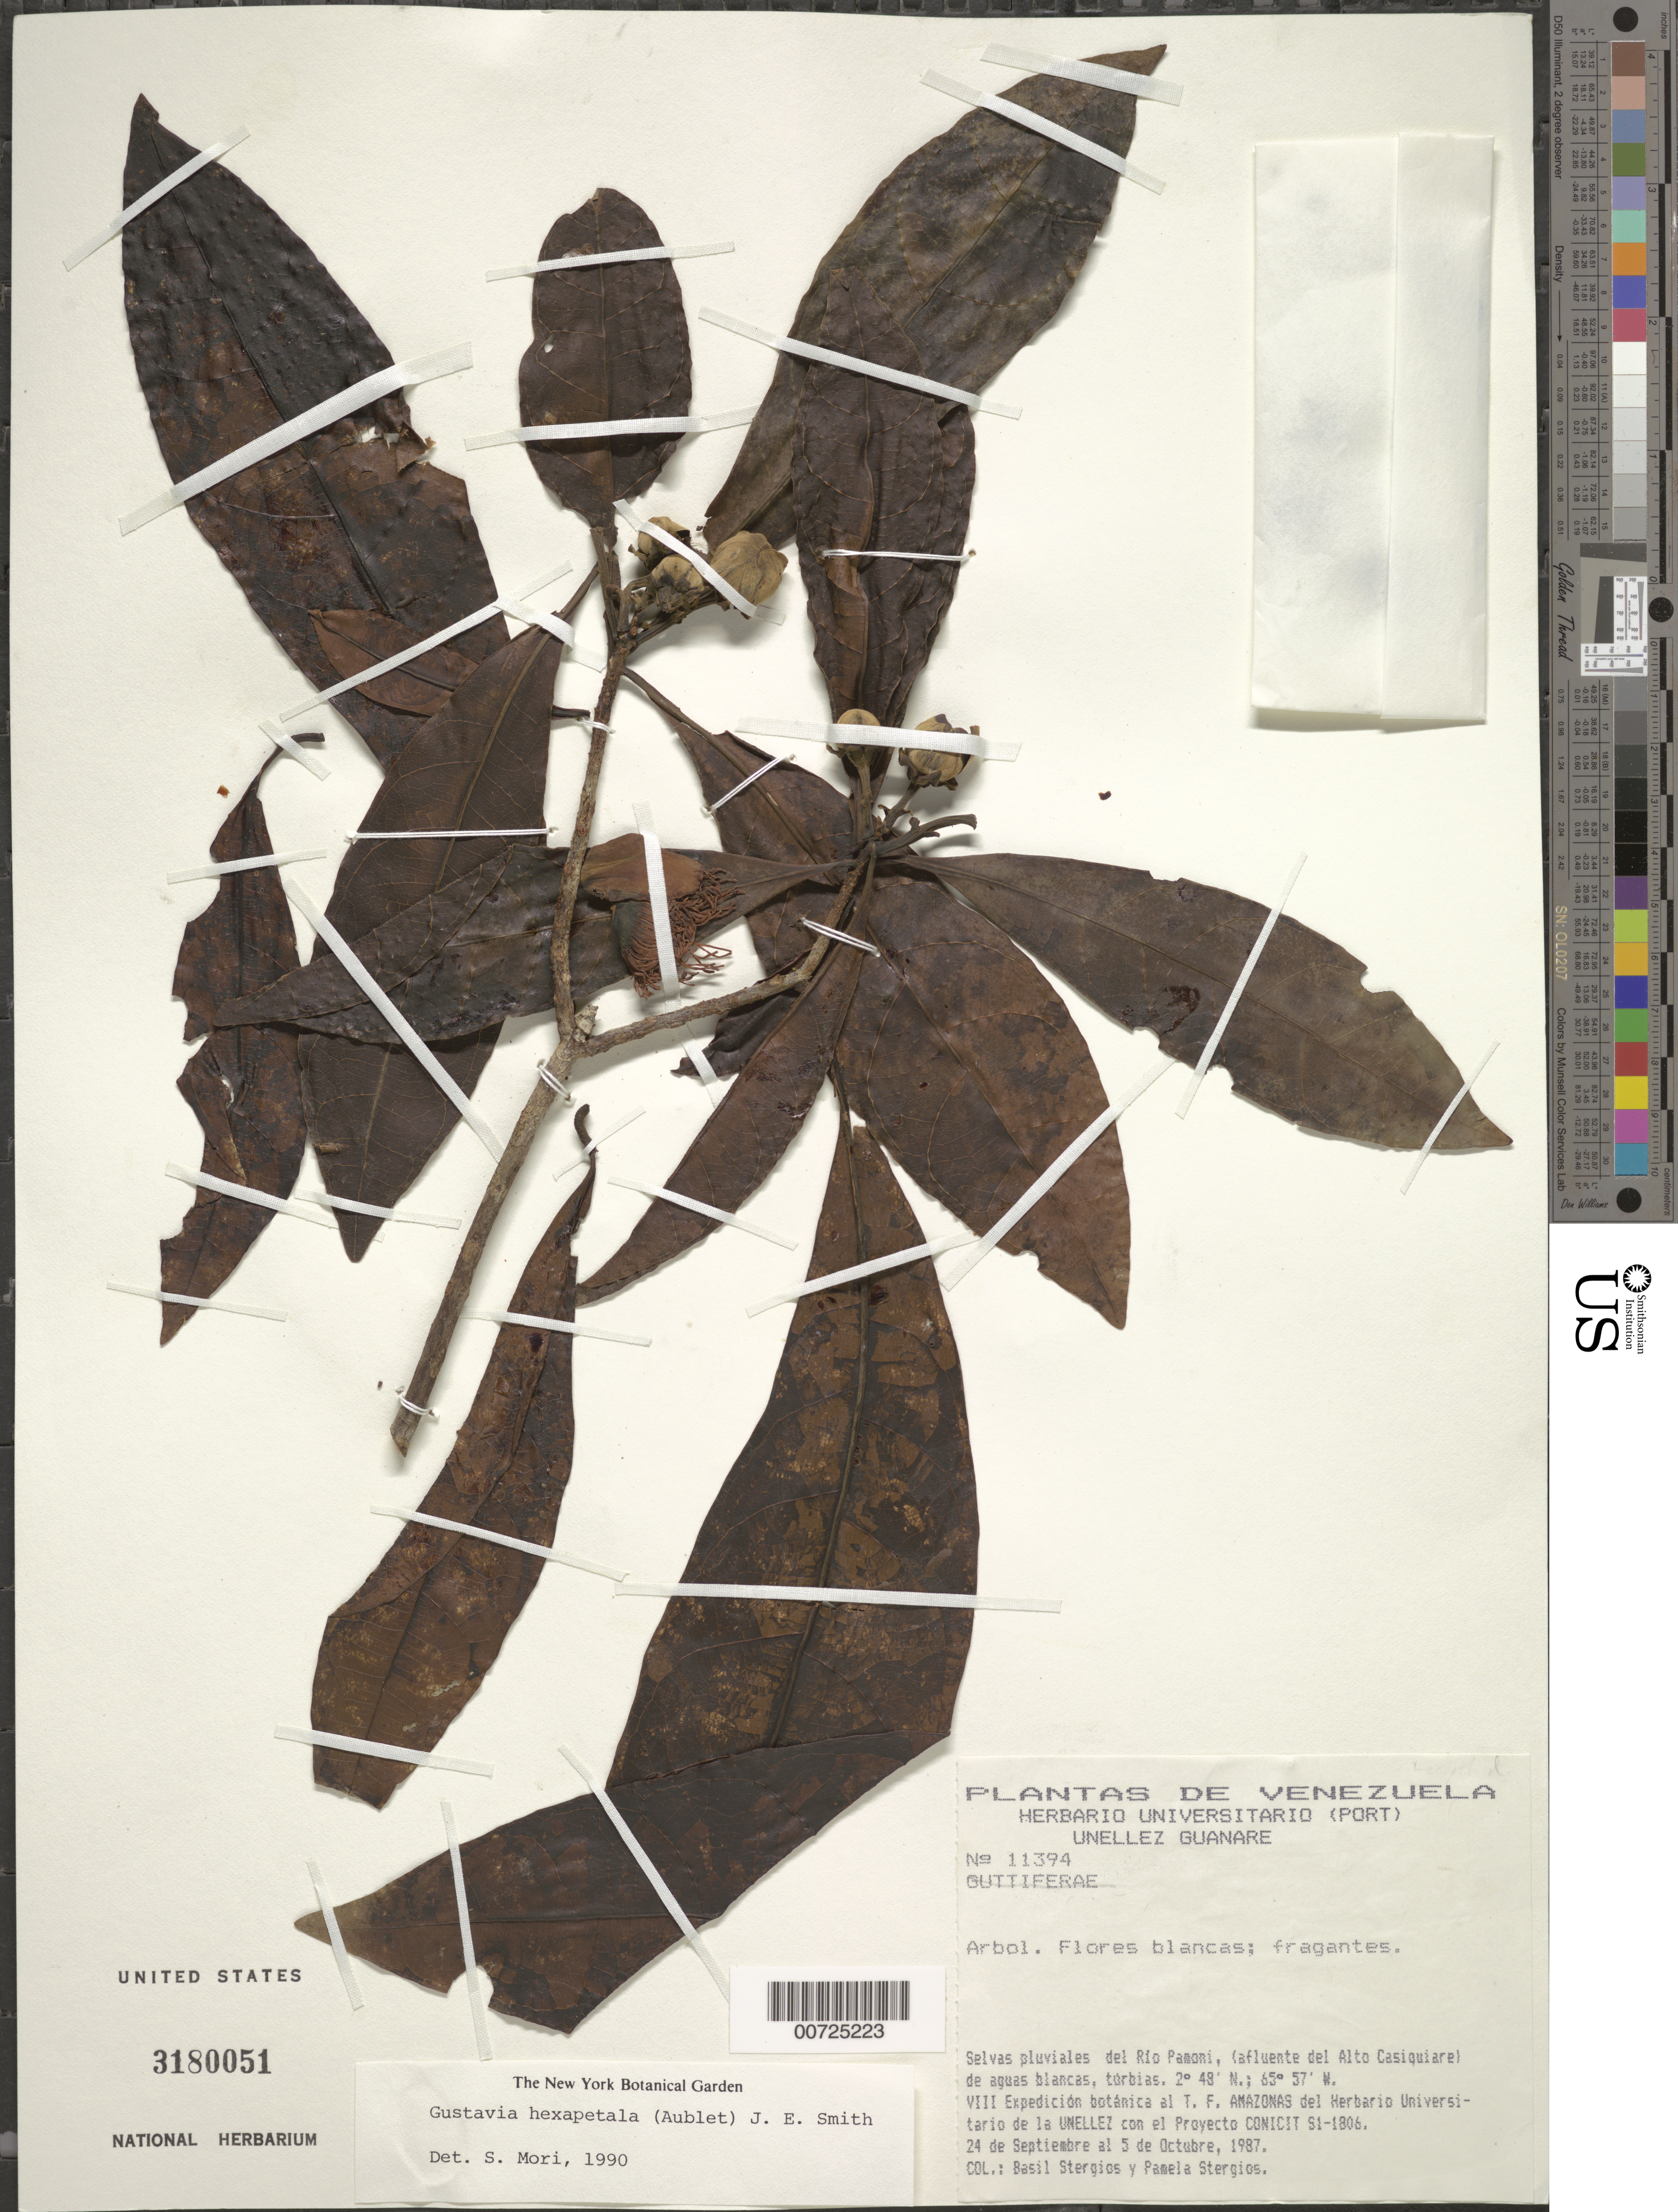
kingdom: Plantae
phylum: Tracheophyta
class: Magnoliopsida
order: Ericales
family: Lecythidaceae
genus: Gustavia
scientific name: Gustavia hexapetala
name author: (Aubl.) Sm.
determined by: Mori, Scott A.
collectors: B. G. Stergios & P. Stergios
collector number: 11394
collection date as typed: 24-Sep-87 to 5-Oct-87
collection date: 1987-09-24/1987-10-05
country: Venezuela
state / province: Amazonas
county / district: Río Negro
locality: Río Pamoni, afluente del Río Casiquiare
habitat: Rainforest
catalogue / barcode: US 3180051